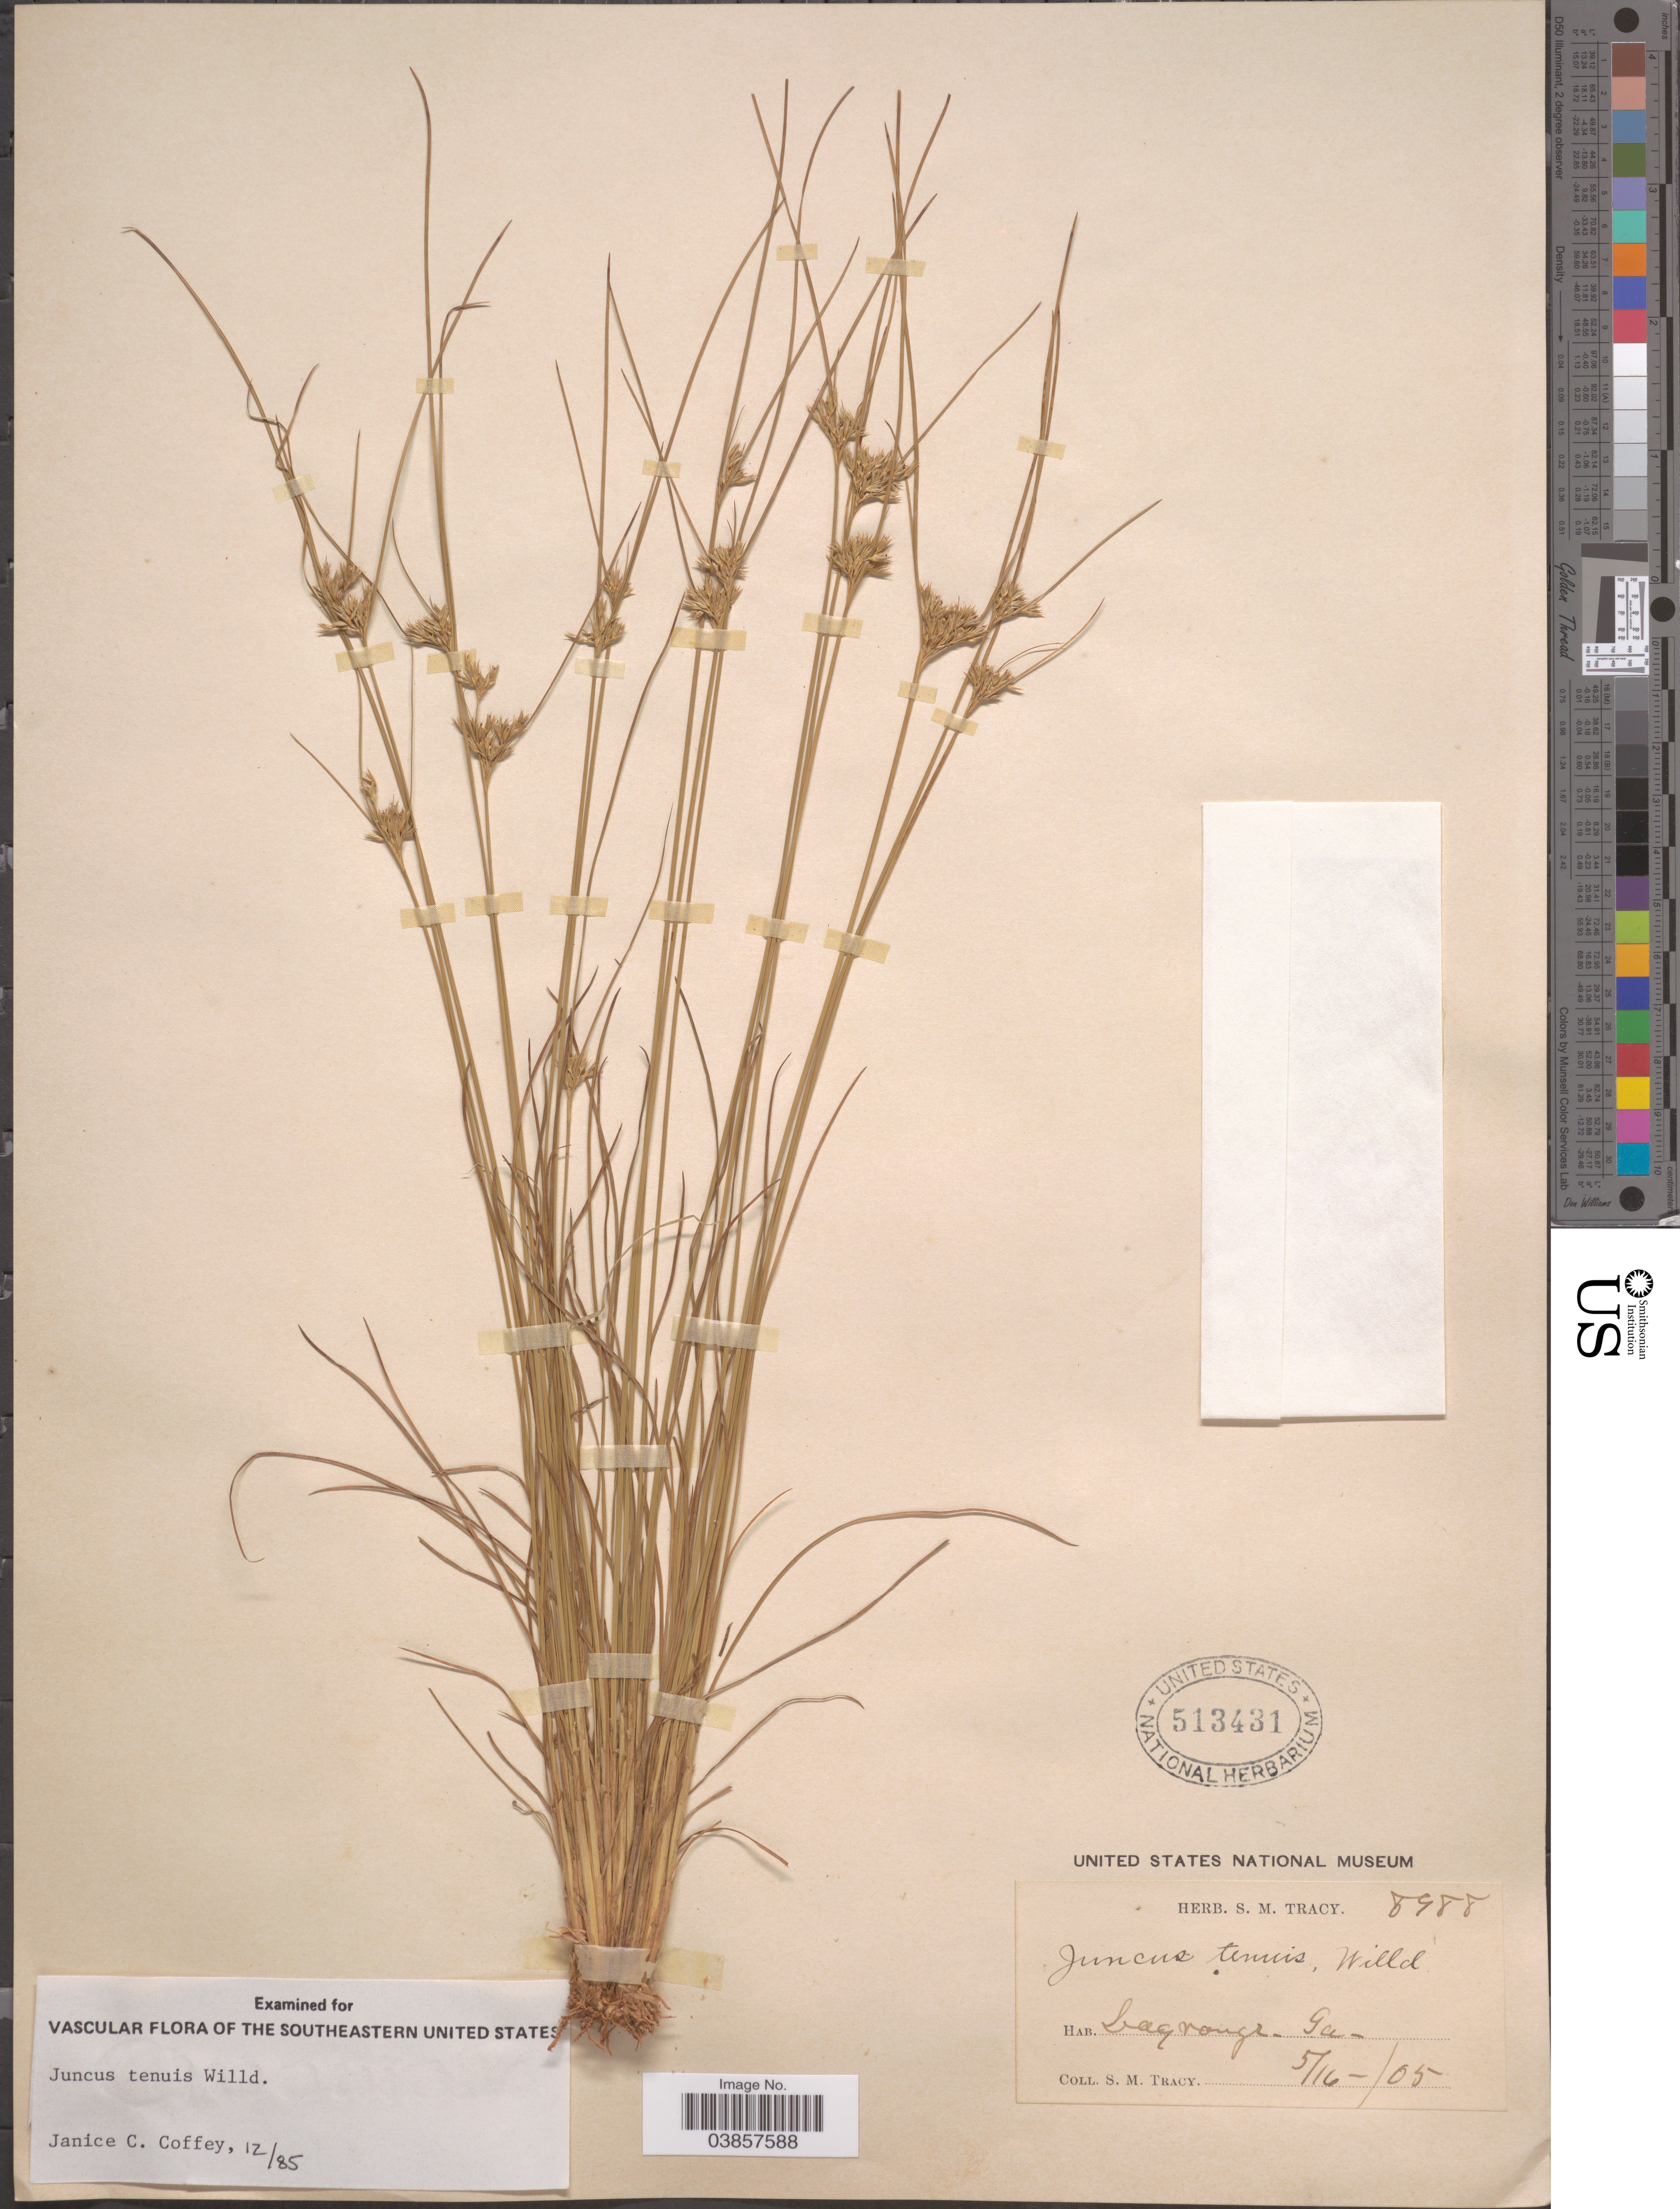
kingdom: Plantae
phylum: Tracheophyta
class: Liliopsida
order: Poales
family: Juncaceae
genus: Juncus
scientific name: Juncus tenuis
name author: Willd.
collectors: S. M. Tracy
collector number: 8988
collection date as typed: Transcribed d/m/y: 16/5/5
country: United States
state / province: Georgia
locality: Lagrange.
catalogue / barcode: US 513431